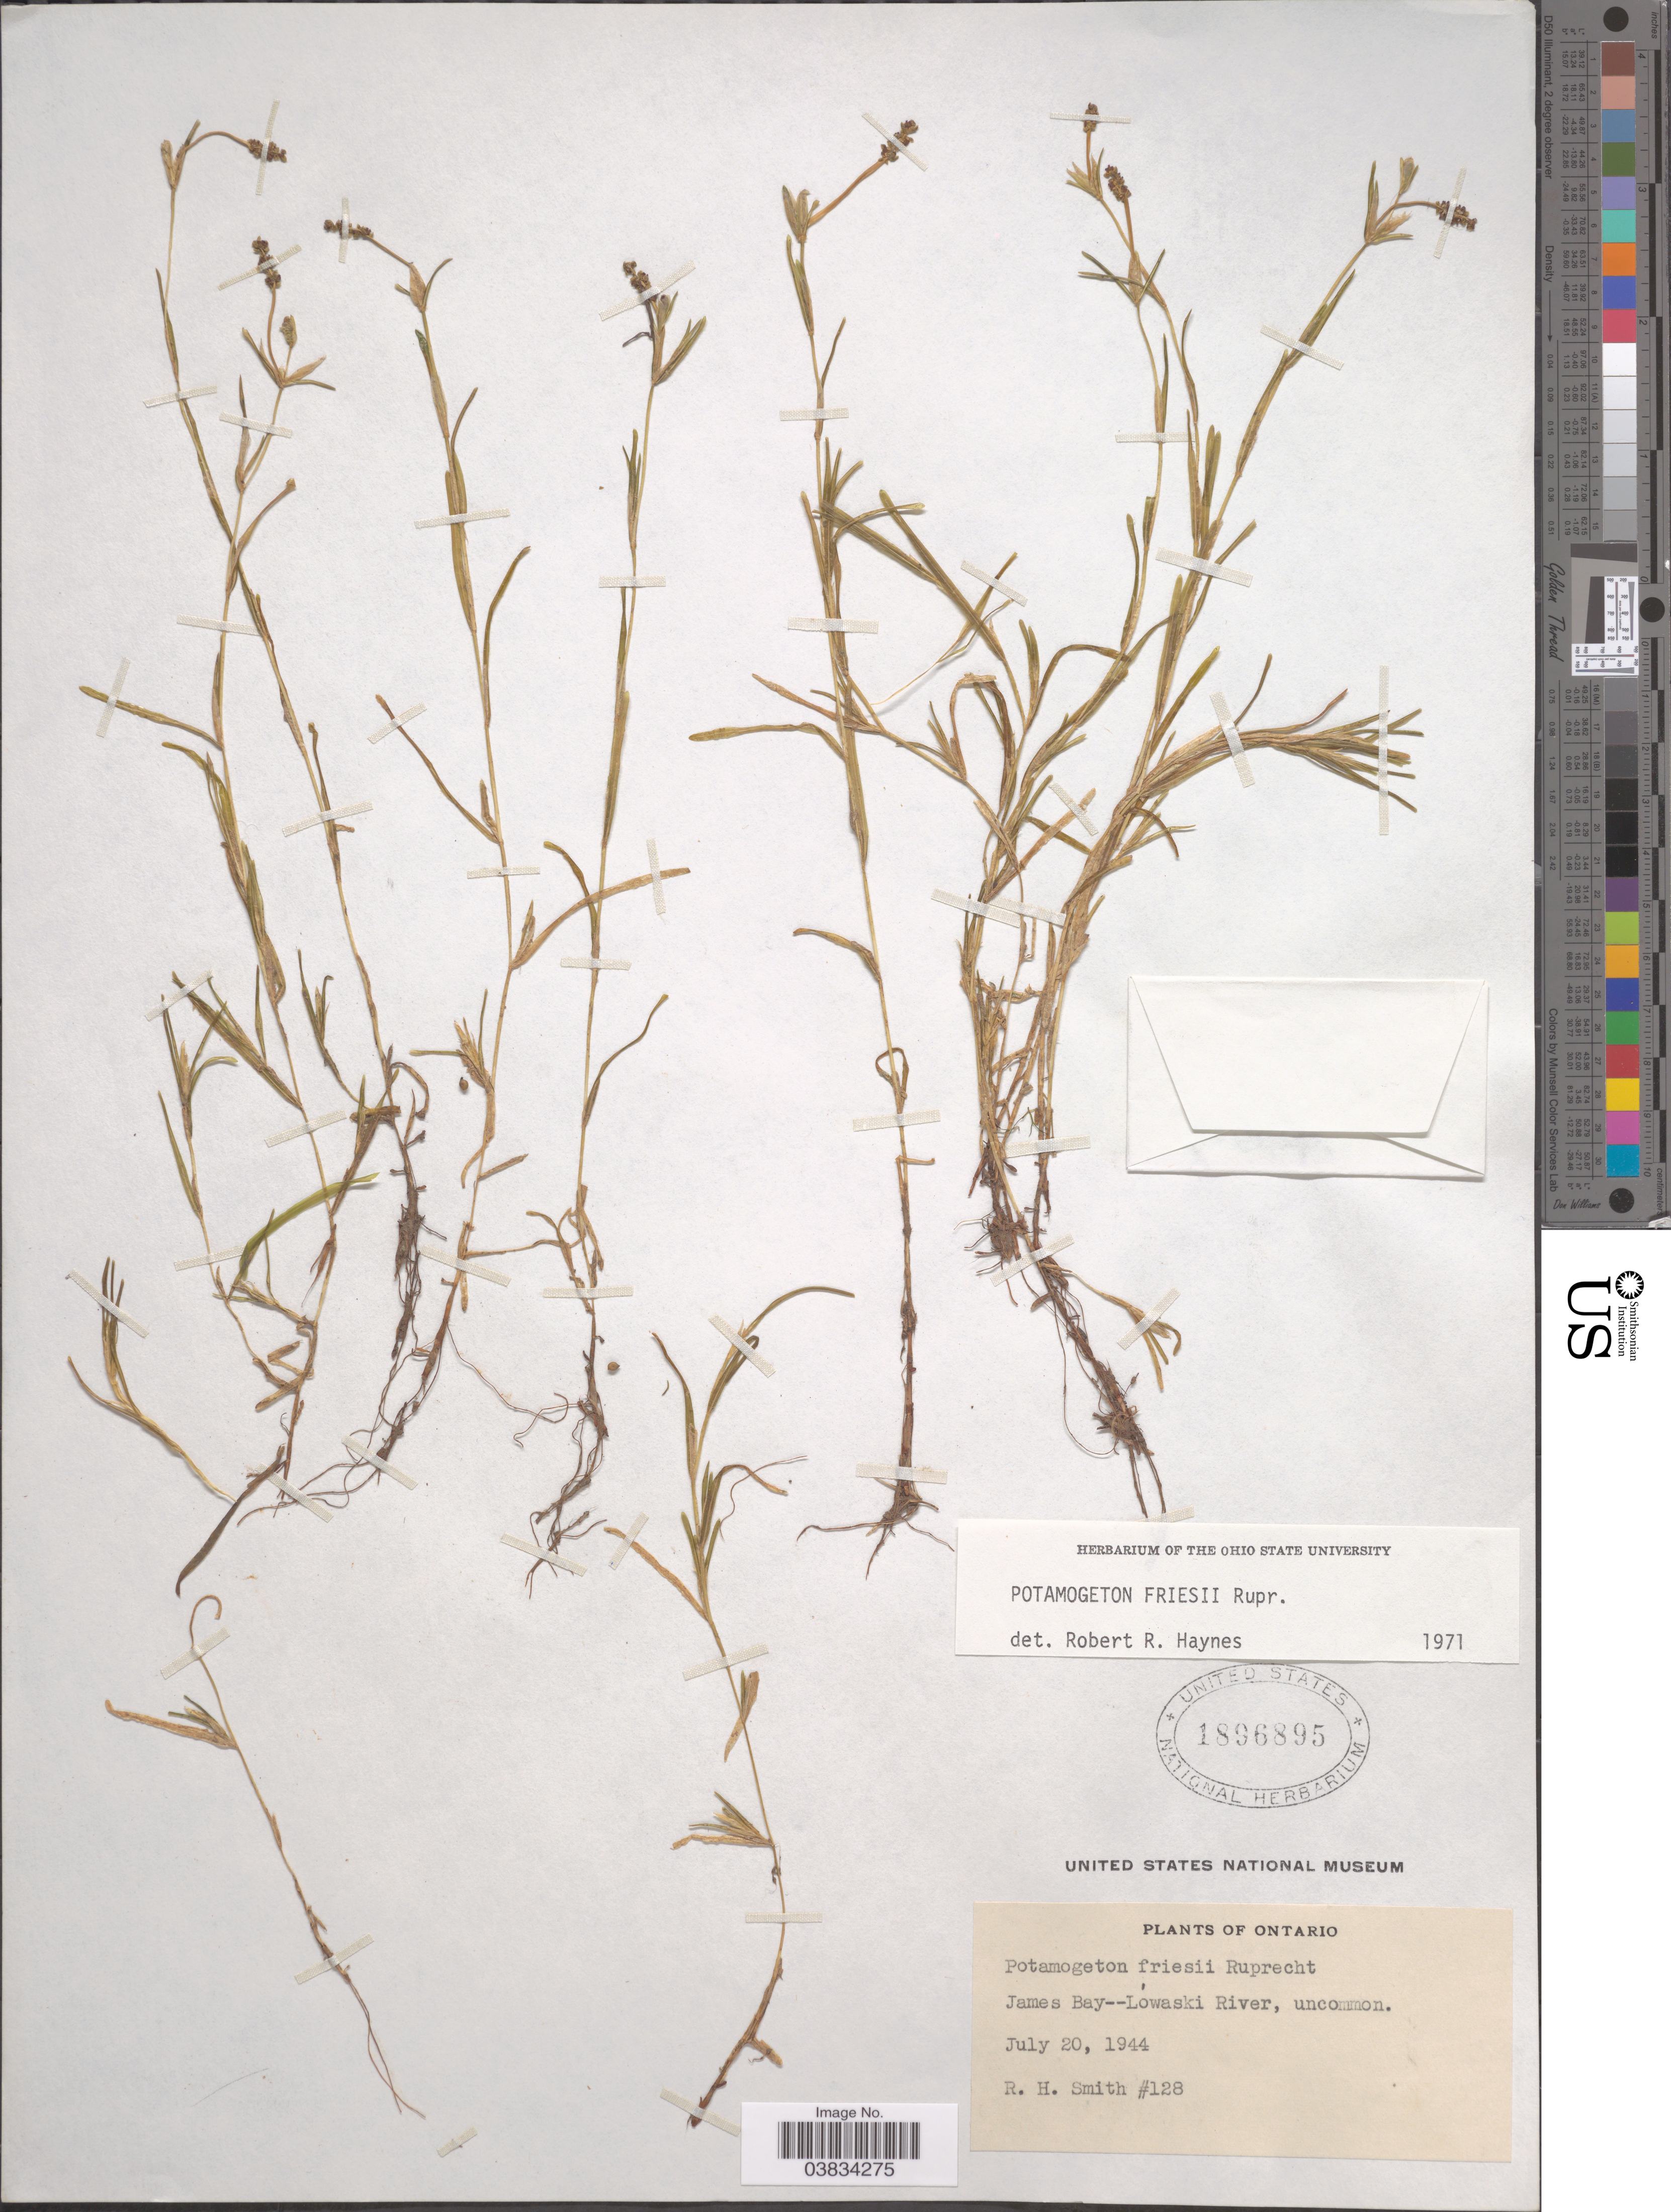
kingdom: Plantae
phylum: Tracheophyta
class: Liliopsida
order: Alismatales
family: Potamogetonaceae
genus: Potamogeton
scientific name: Potamogeton friesii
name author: Rupr.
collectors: R. H. Smith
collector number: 128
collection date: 1944-07-20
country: Canada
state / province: Ontario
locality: James Bay - Lowaski River.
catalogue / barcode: US 1896895